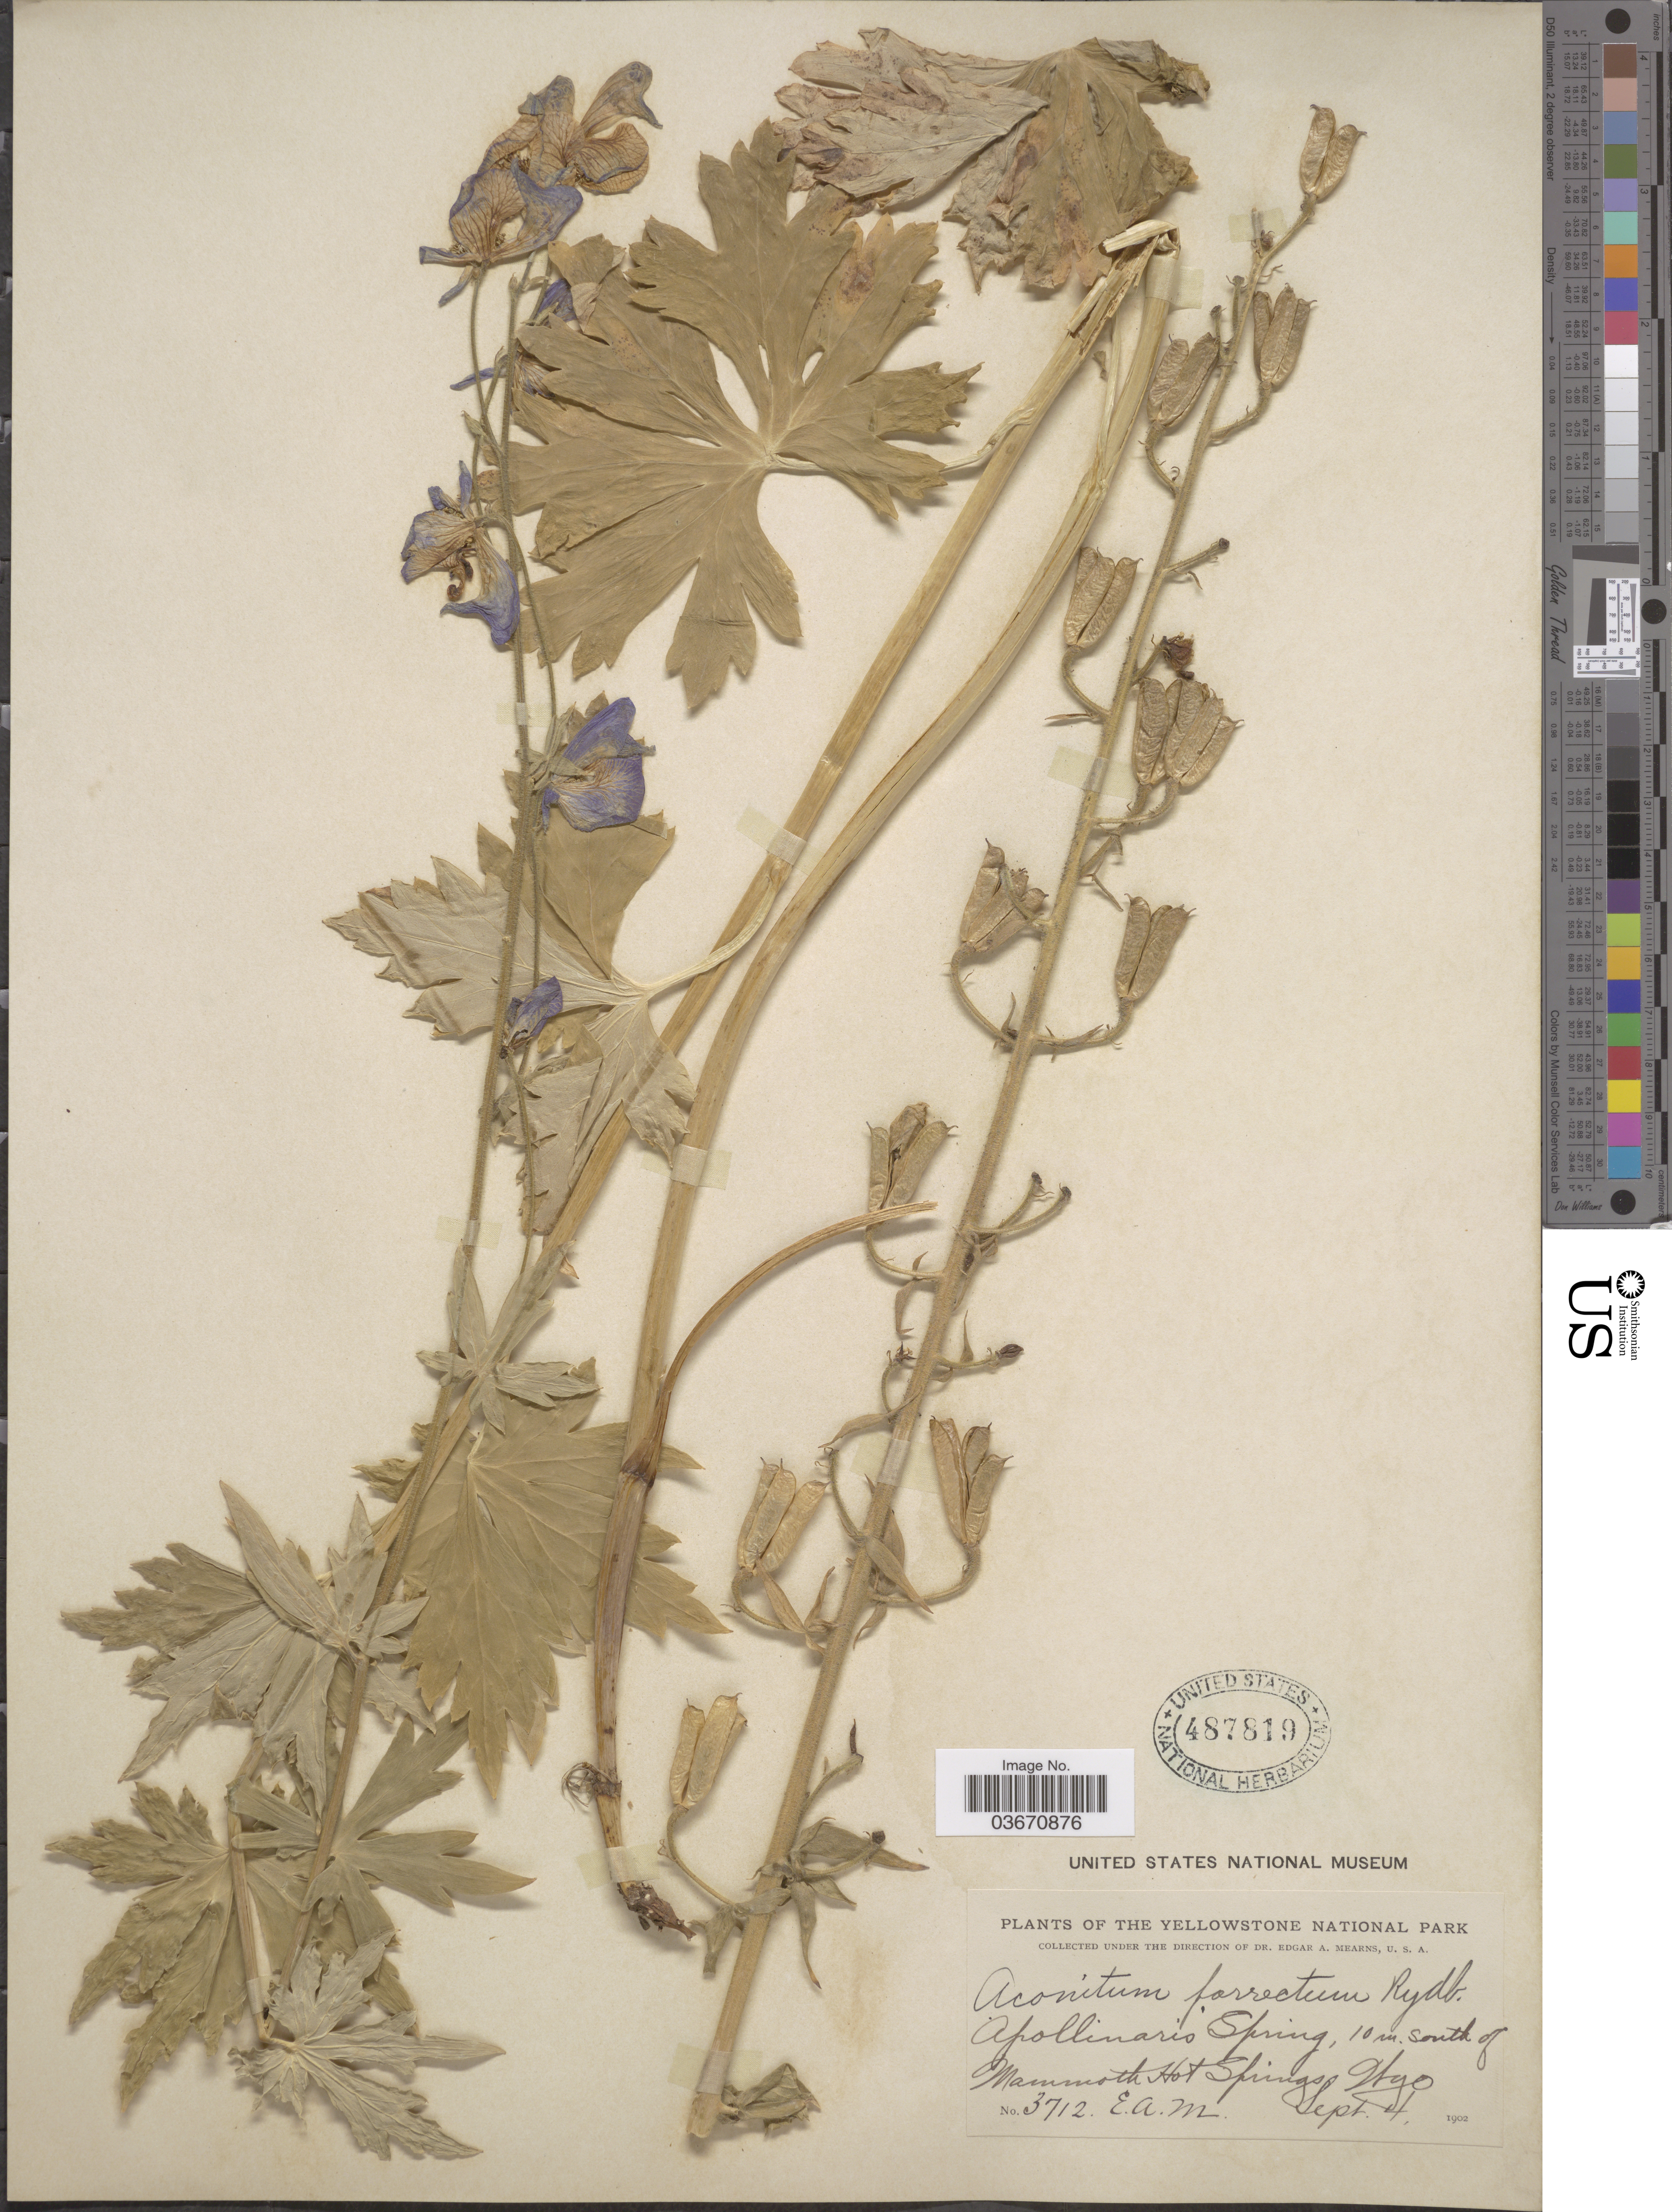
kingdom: Plantae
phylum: Tracheophyta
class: Magnoliopsida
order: Ranunculales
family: Ranunculaceae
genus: Aconitum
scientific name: Aconitum porrectum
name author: Rydb.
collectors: E. A. Mearns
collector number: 3712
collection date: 1902-09-04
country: United States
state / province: Wyoming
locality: The Yellowstone National Park. Apollinaris Spring, 10 m. South of Mammoth Hot Springs.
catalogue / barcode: US 487819